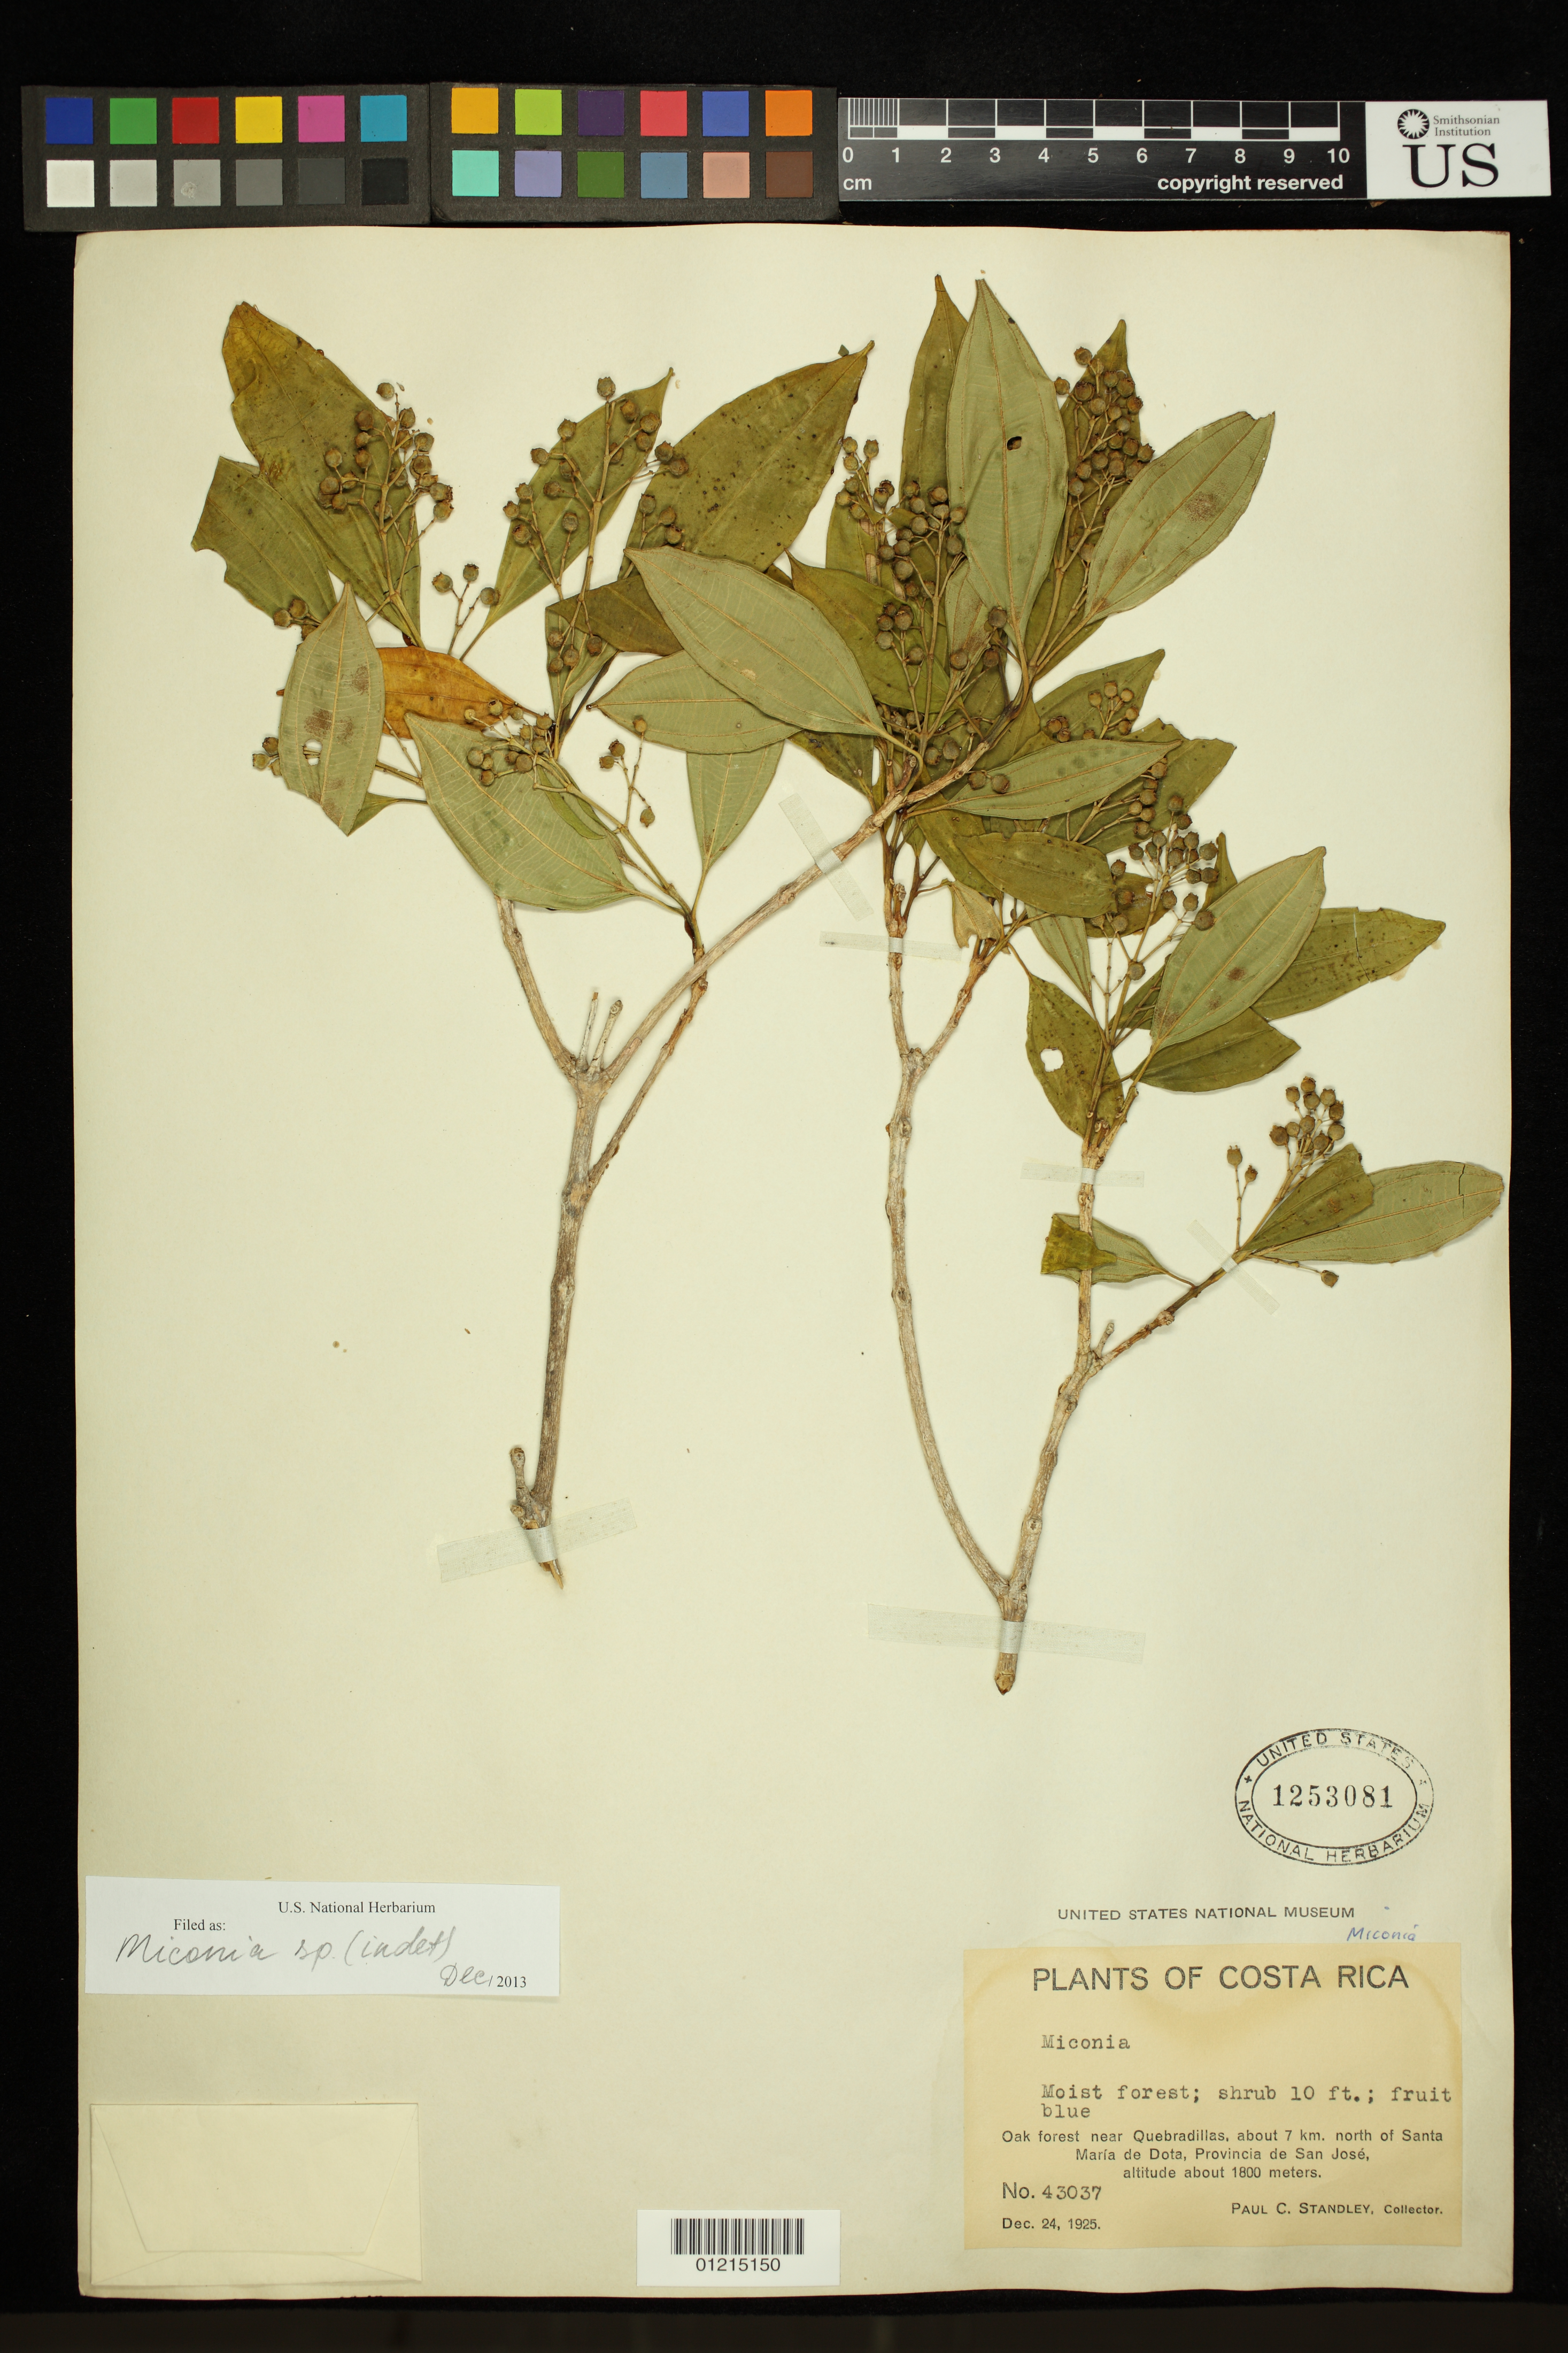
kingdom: Plantae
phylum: Tracheophyta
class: Magnoliopsida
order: Myrtales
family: Melastomataceae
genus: Miconia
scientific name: Miconia sp.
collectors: P. C. Standley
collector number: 43037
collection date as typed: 24 Dec 1925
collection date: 1925-12-24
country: Costa Rica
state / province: San José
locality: Near Quebradillas, about 7 km N of Santa Maria de Dota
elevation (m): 1800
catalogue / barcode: US 1253081